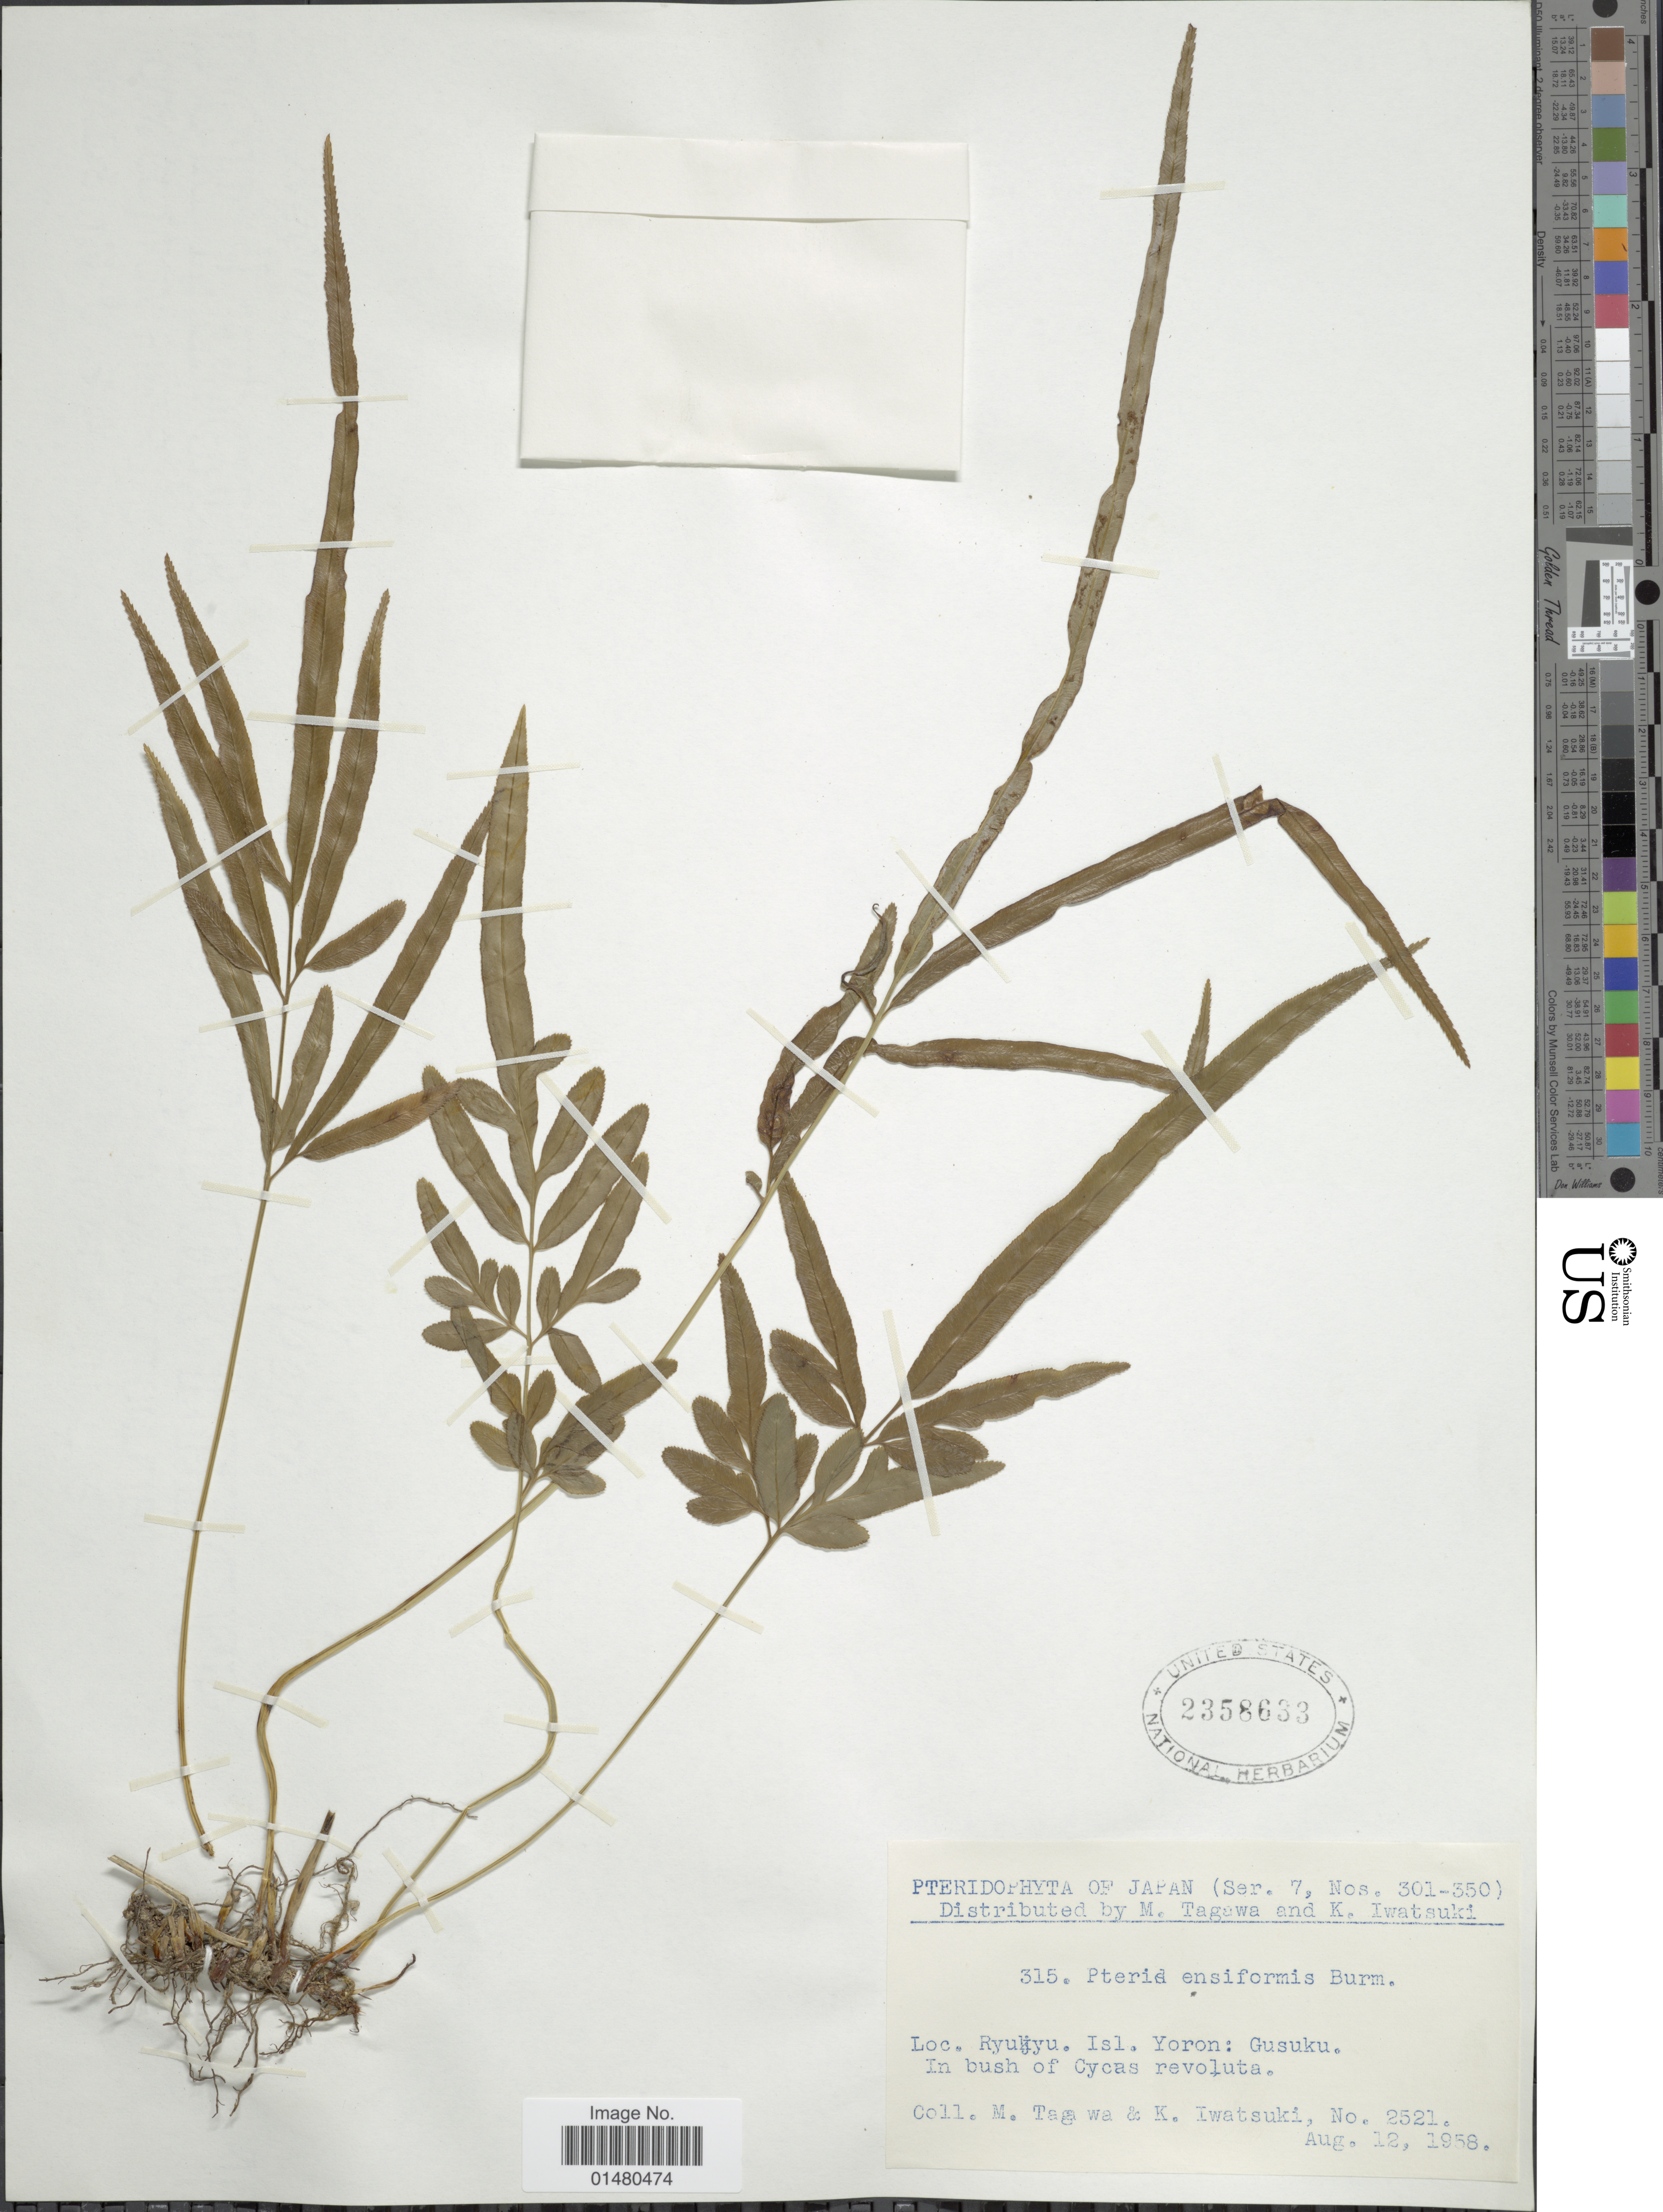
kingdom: Plantae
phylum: Tracheophyta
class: Polypodiopsida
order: Polypodiales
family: Pteridaceae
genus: Pteris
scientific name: Pteris ensiformis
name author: Burm. f.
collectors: M. Kitagawa & K. Iwatsuki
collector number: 2521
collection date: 1958-08-12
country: Japan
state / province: Okinawa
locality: Ryukyu Isl. Yoron: Gusku. In bush of Cyas revoluta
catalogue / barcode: US 2358633